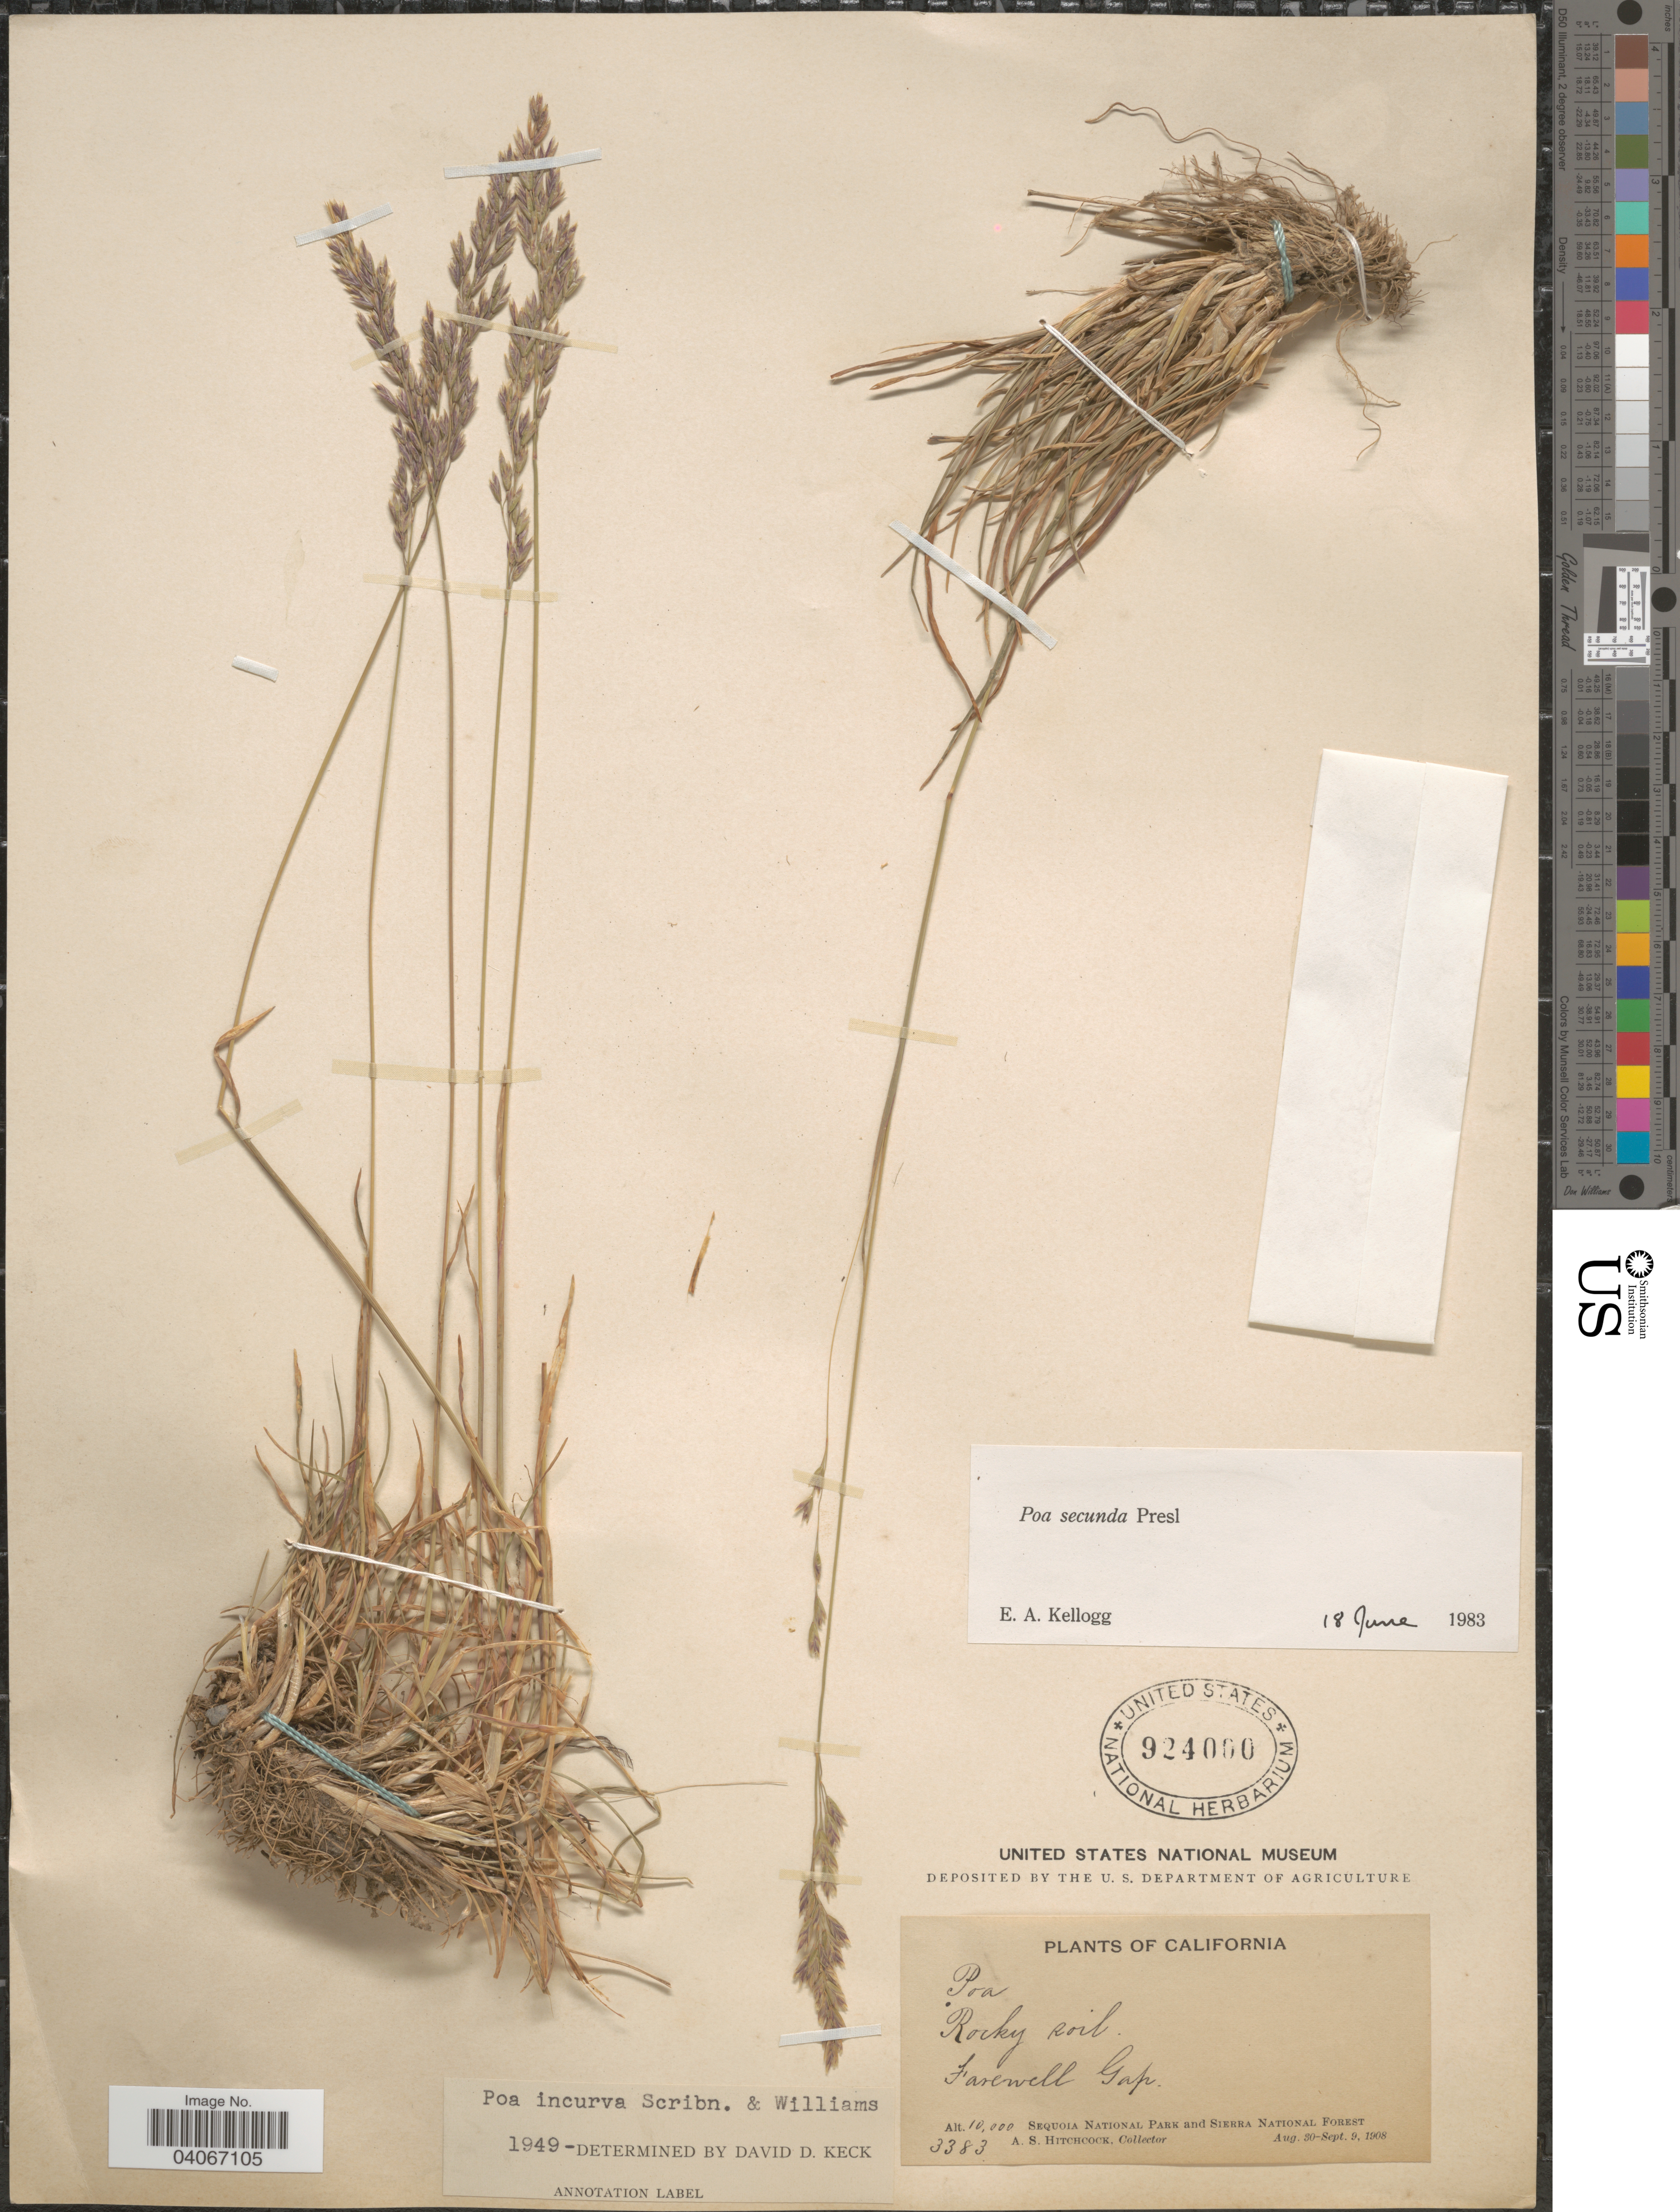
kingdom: Plantae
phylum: Tracheophyta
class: Liliopsida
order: Poales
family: Poaceae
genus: Poa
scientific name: Poa secunda subsp. secunda var. secunda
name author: J. Presl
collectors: A. S. Hitchcock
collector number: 3383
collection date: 1908-08-30/1908-09-09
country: United States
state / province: California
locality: Farewll Gap. Sequoia National Park and Sierra National Forest.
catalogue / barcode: US 924000